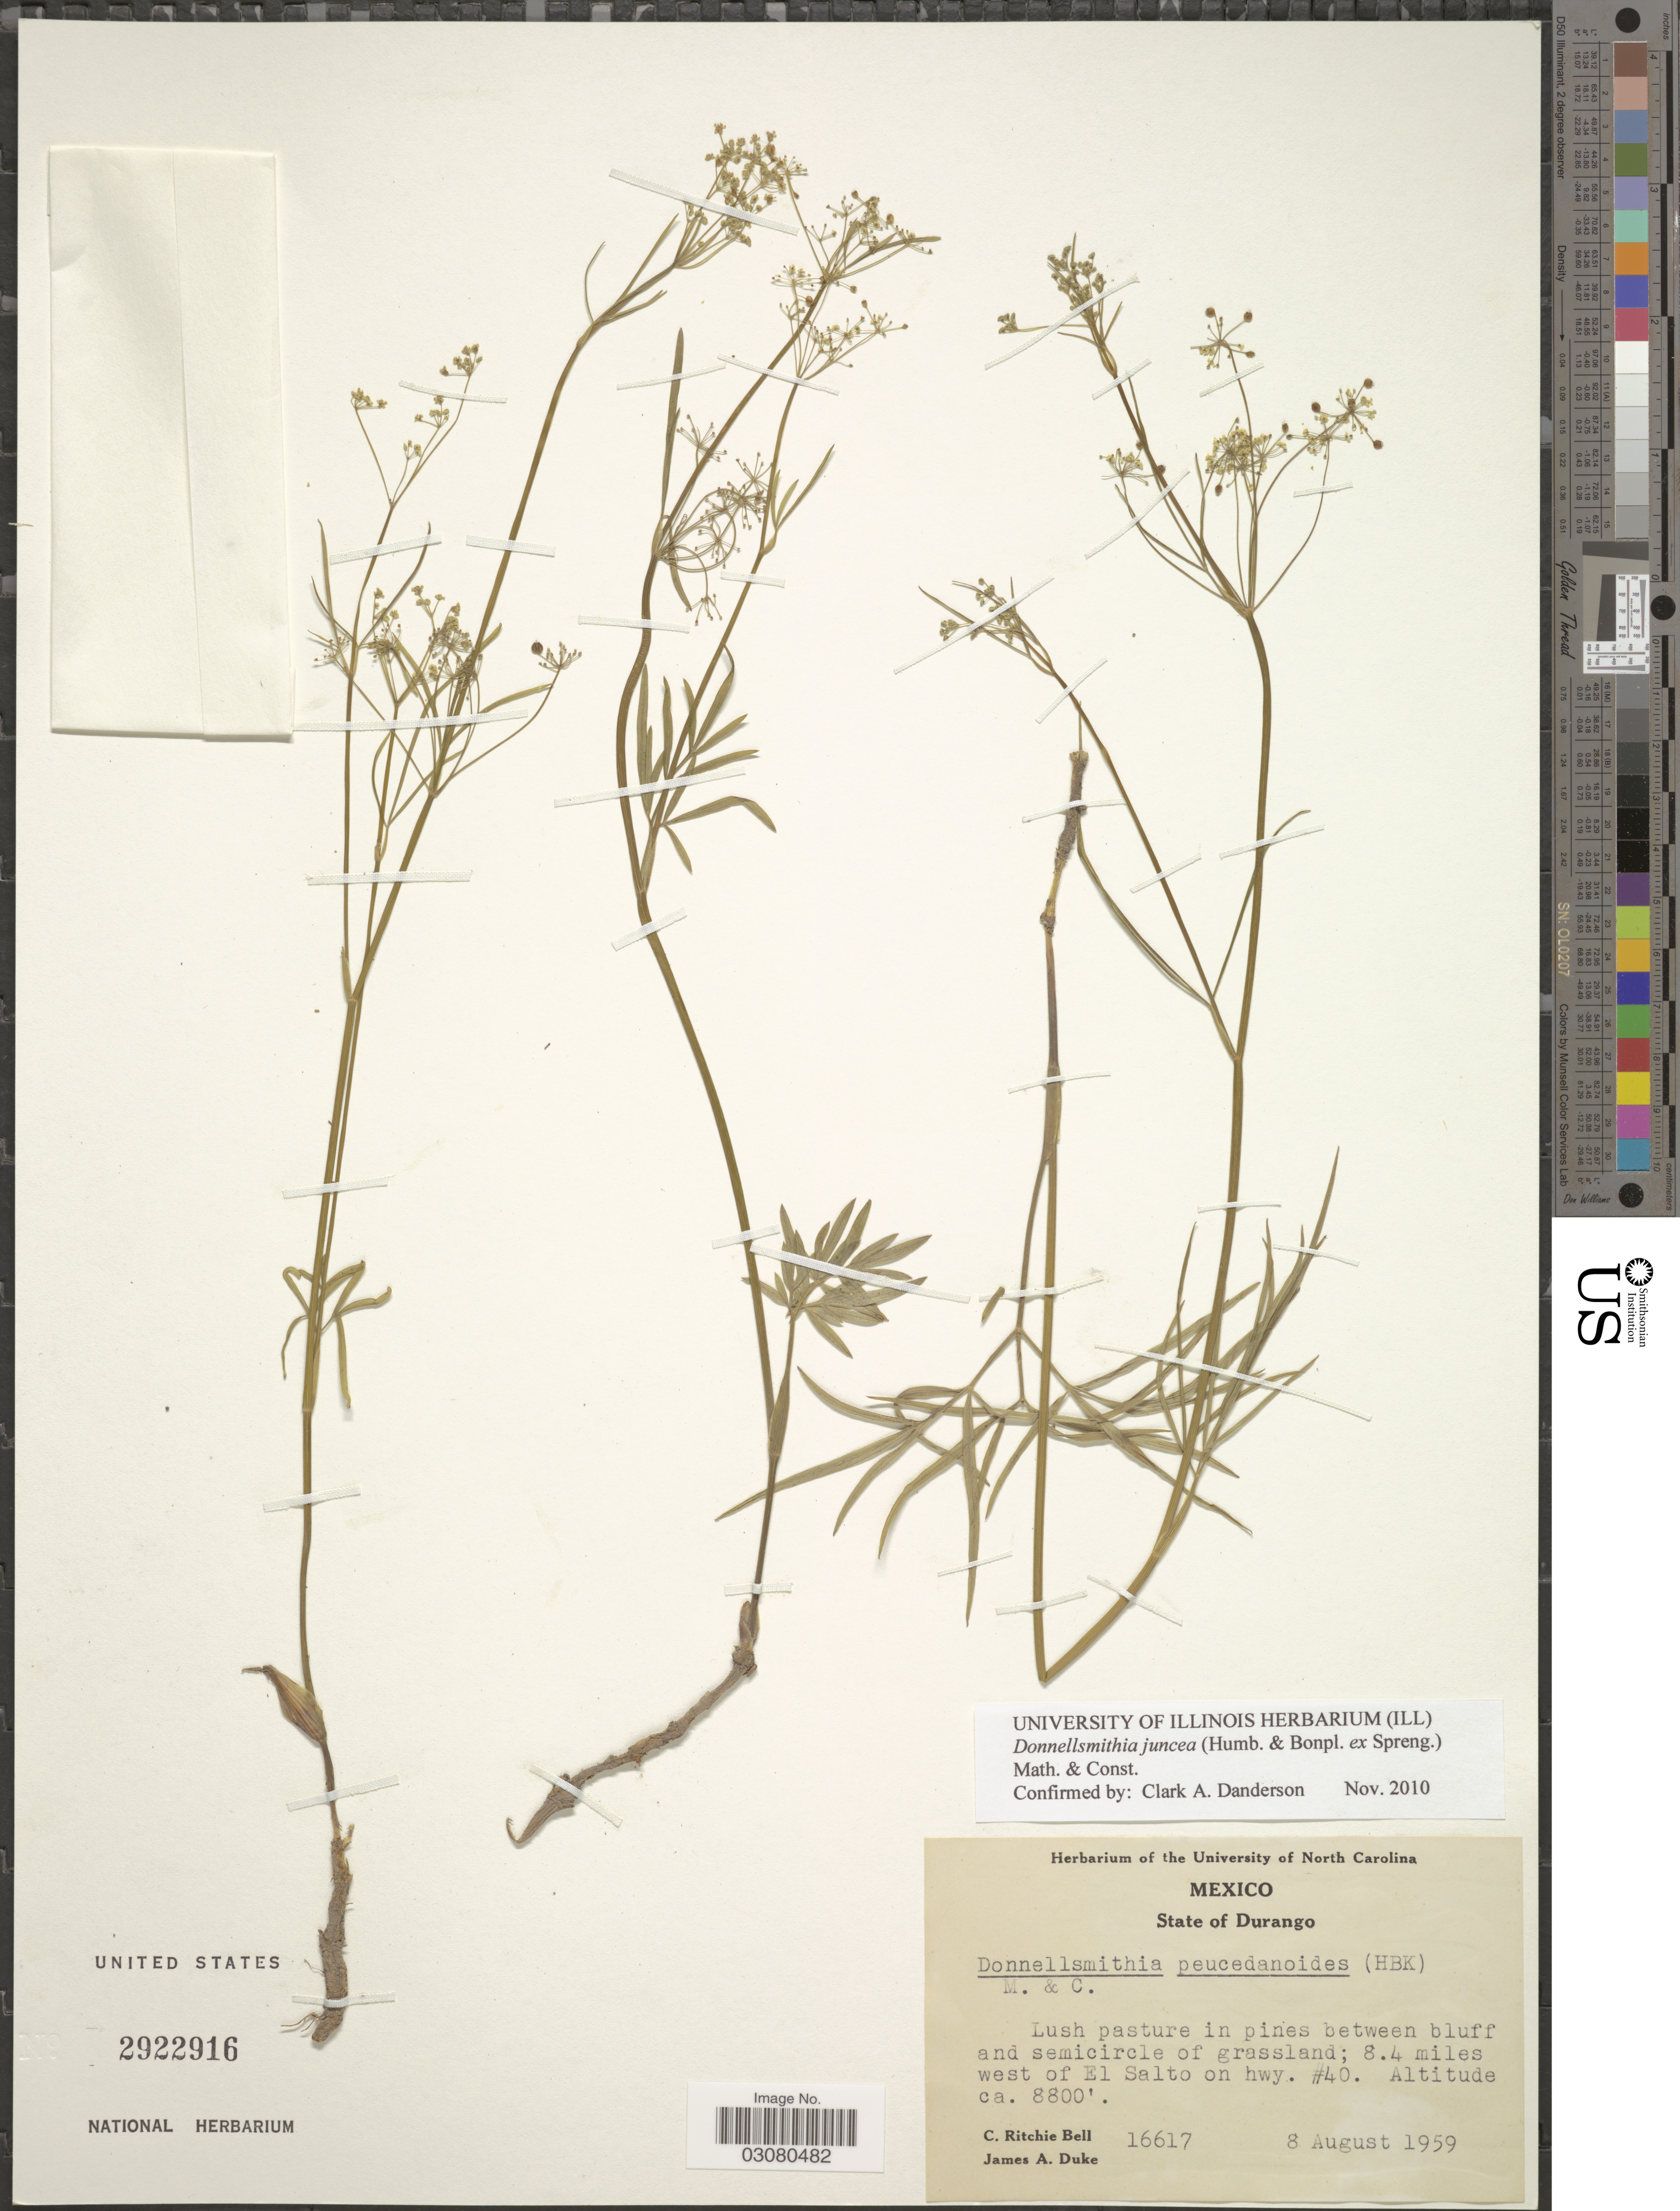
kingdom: Plantae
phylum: Tracheophyta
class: Magnoliopsida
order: Apiales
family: Apiaceae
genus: Donnellsmithia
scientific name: Donnellsmithia juncea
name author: (Humb. & Bonpl. ex Spreng.) Mathias & Constance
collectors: C. R. Bell & J. A. Duke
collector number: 16617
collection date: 1959-08-08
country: Mexico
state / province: Durango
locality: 8.4 miles west of El Salto on hwy. #40.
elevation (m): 2682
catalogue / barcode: US 2922916